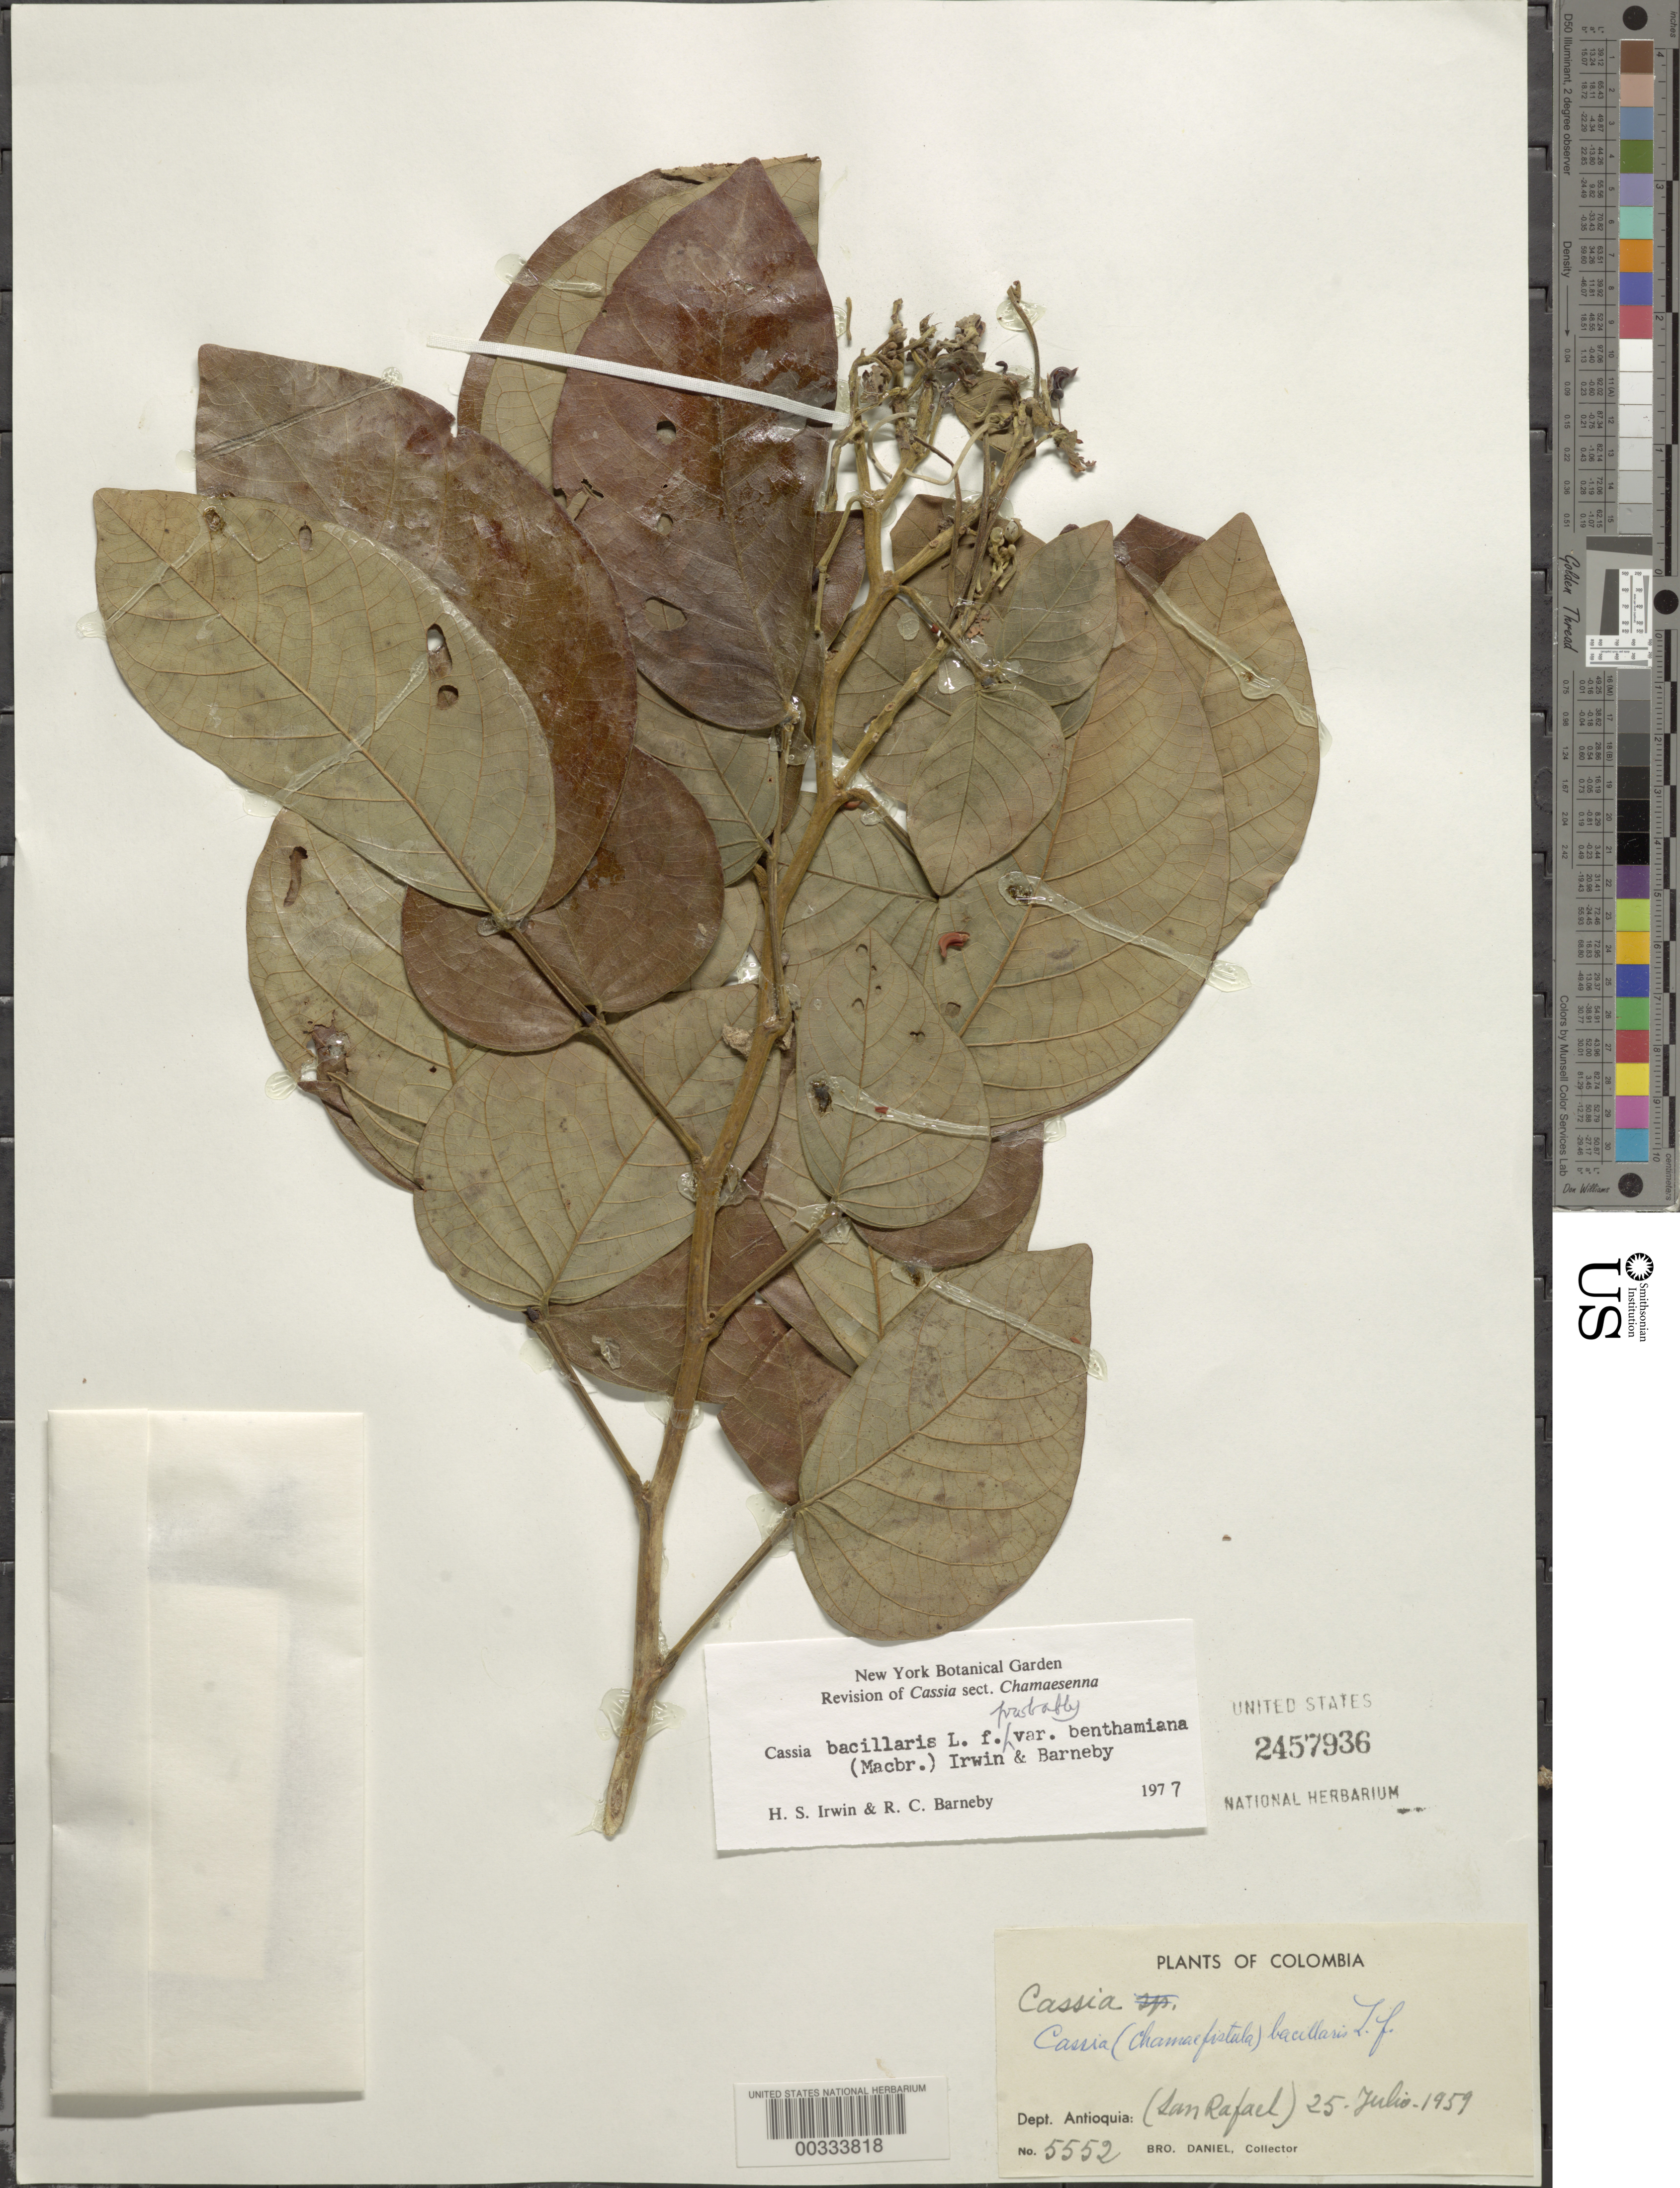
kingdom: Plantae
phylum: Tracheophyta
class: Magnoliopsida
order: Fabales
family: Fabaceae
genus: Senna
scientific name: Senna bacillaris var. benthamiana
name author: (J.F. Macbr.) H.S. Irwin & Barneby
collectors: Bro. Daniel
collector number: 5552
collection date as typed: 25 Jul 1959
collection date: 1959-07-25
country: Colombia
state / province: Antioquia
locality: San Rafael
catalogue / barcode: US 2457936